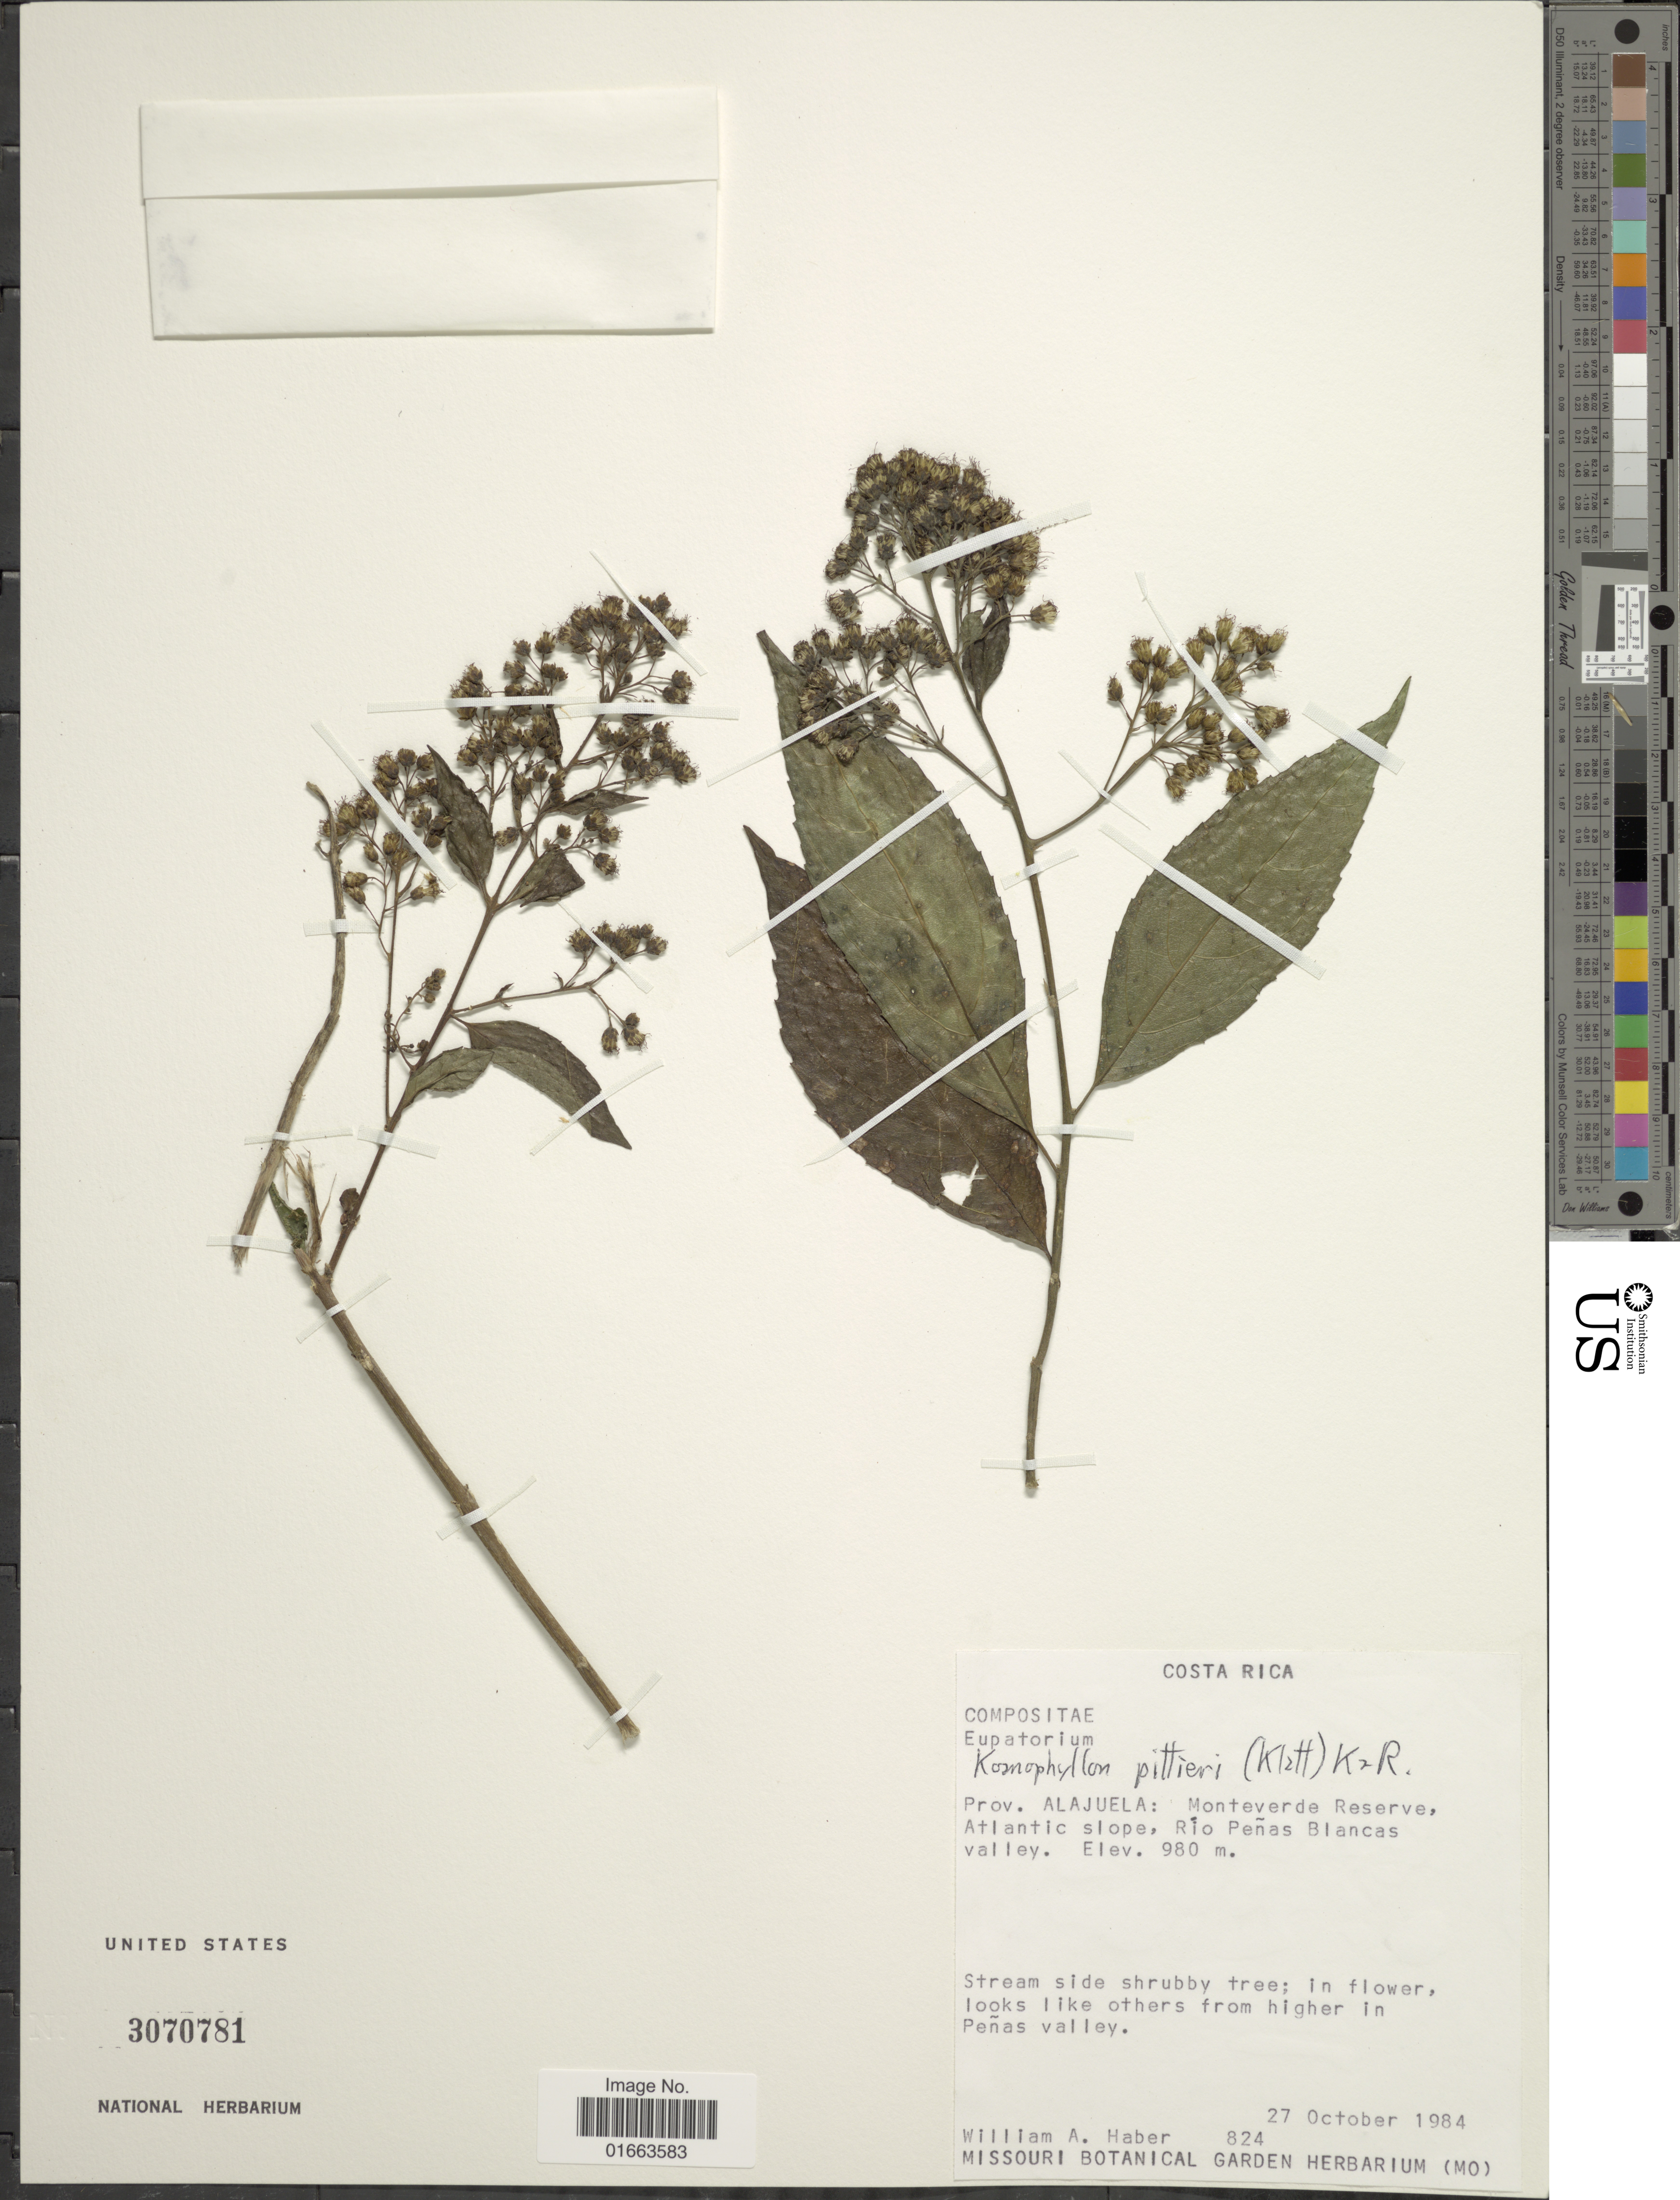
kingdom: Plantae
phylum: Tracheophyta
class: Magnoliopsida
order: Asterales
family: Asteraceae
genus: Koanophyllon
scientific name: Koanophyllon pittieri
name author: (Klatt) R.M. King & H. Rob.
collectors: W. A. Haber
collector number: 824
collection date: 1984-10-27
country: Costa Rica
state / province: Alajuela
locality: Monteverde Reserve, Atlantic slope, Río Peñas Blancas valley, stream side shrubby treee, in flower, looks like others from higher in Peñas valley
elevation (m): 980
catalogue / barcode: US 3070781